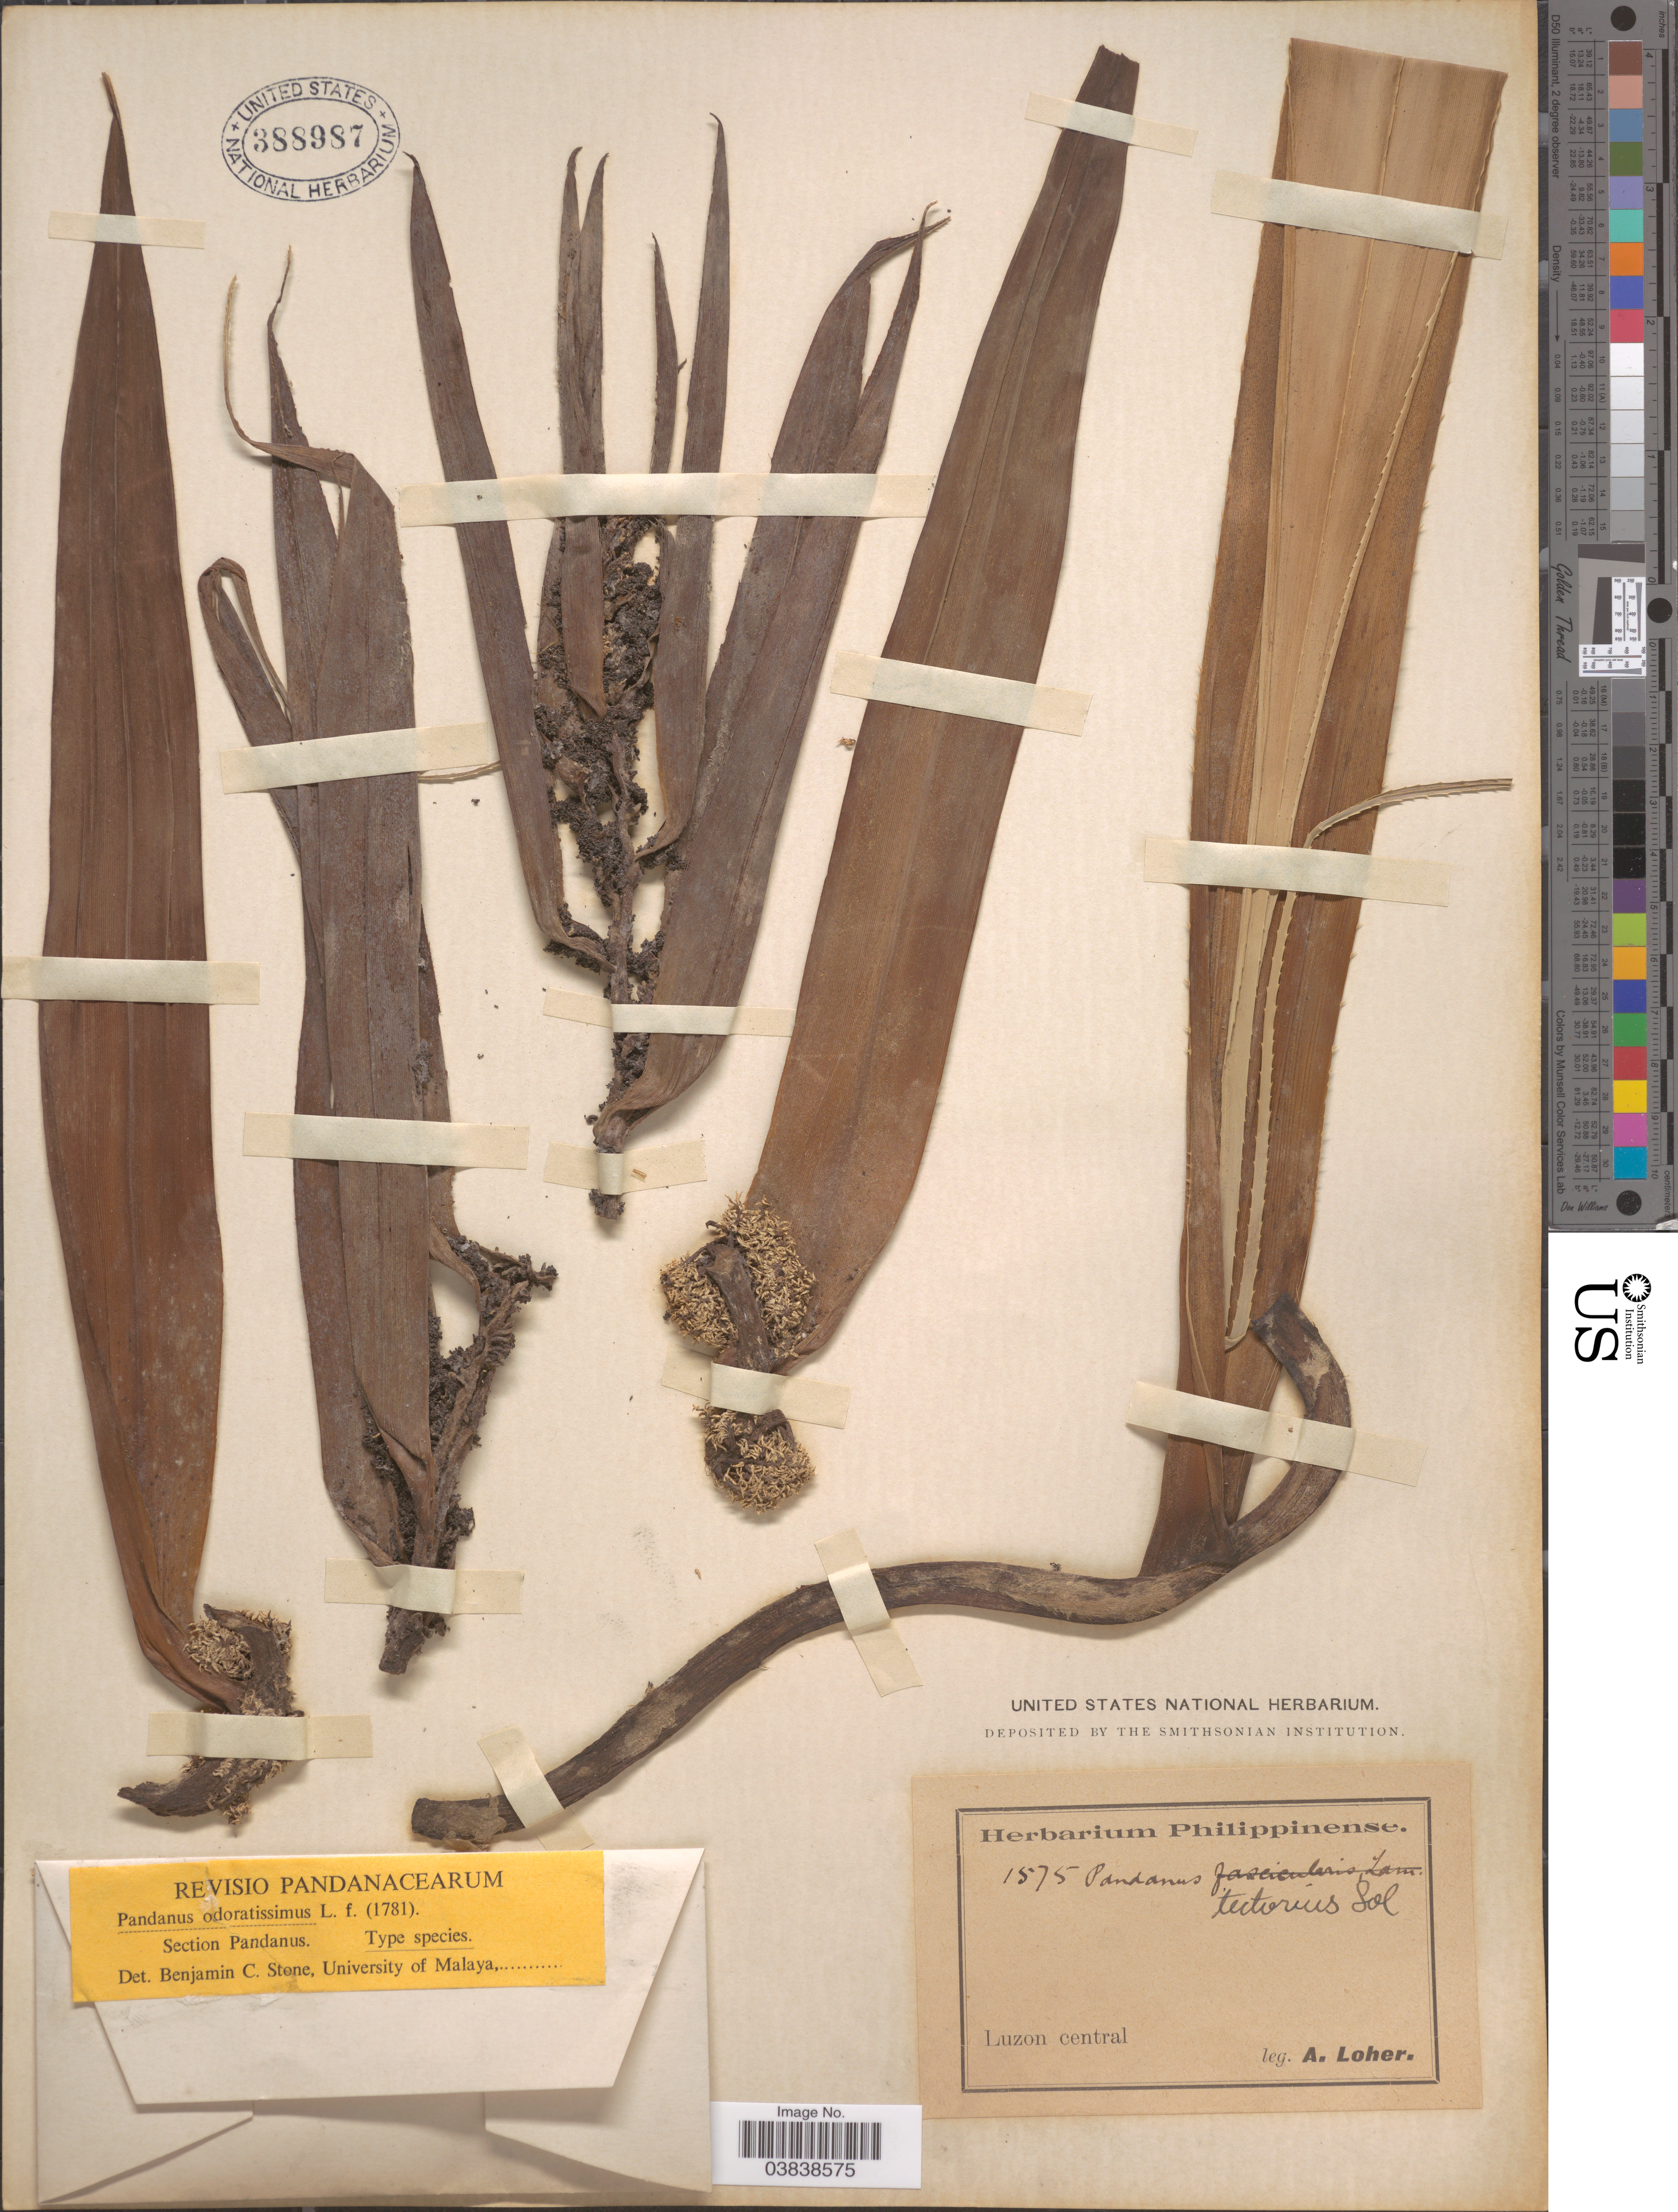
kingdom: Plantae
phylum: Tracheophyta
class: Liliopsida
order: Pandanales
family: Pandanaceae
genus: Pandanus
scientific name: Pandanus odoratissimus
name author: L. f.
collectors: A. Loher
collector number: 1575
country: Philippines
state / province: Central Luzon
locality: Luzon central.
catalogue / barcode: US 388987